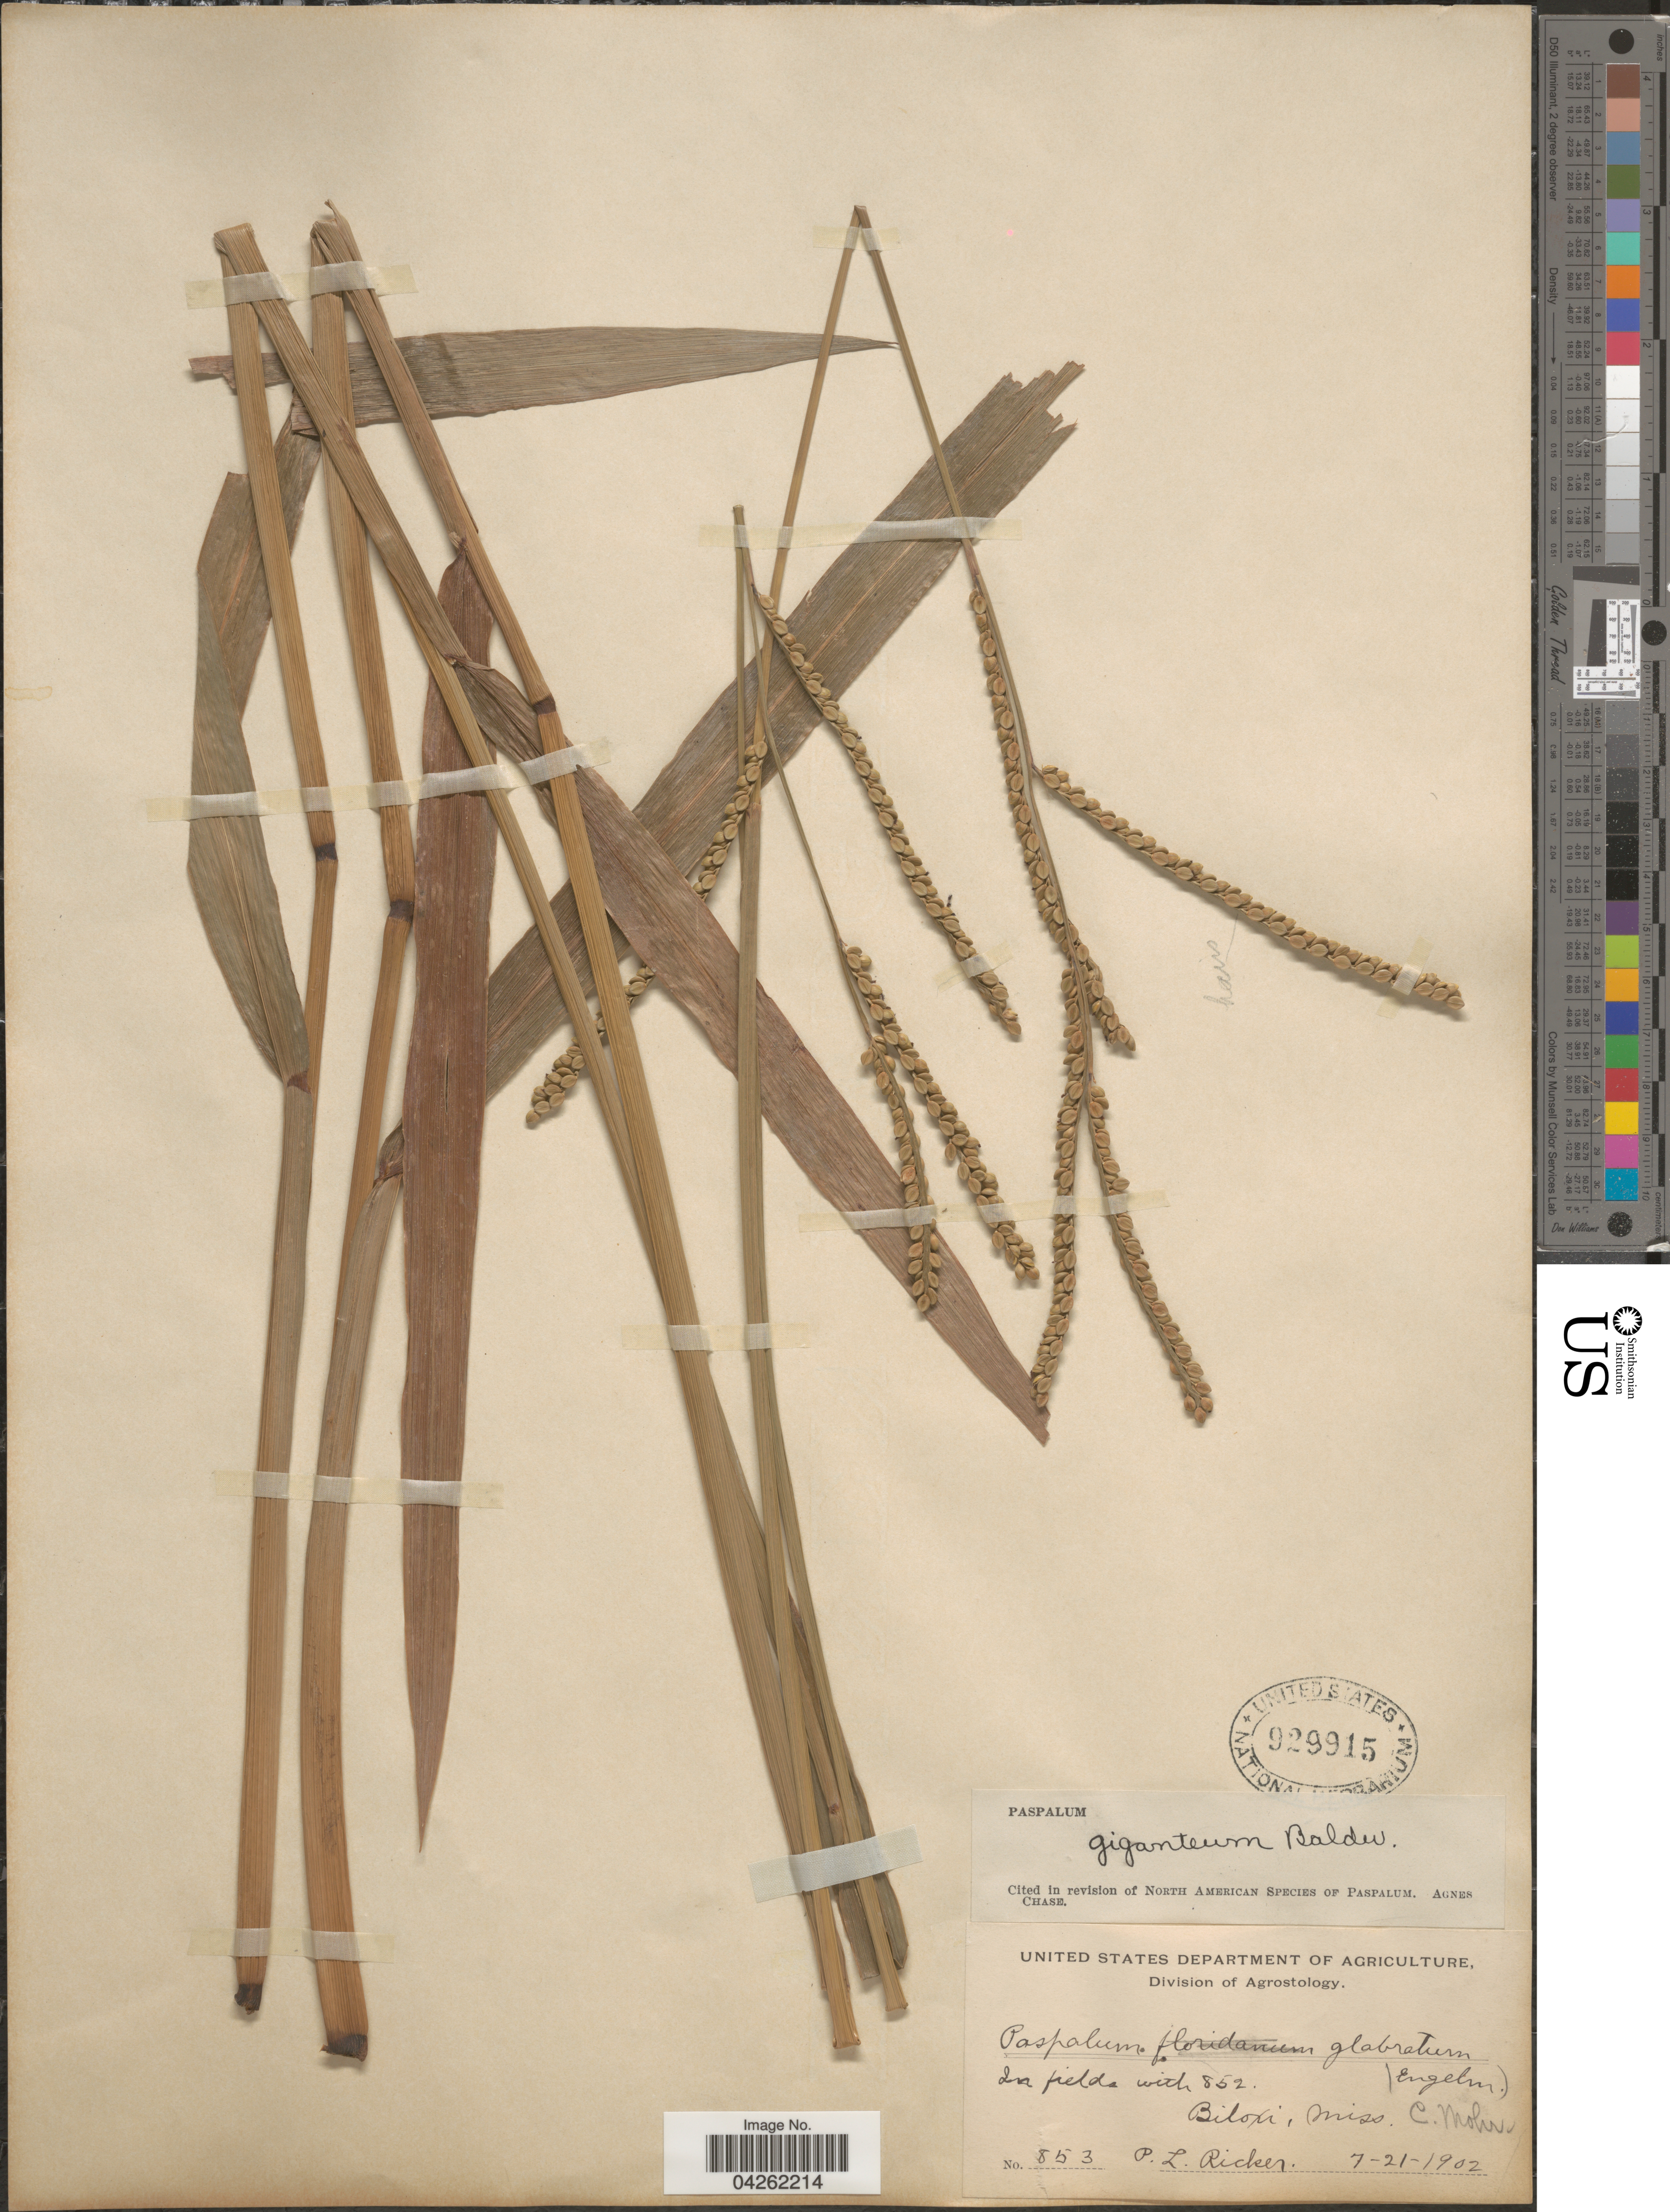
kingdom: Plantae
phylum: Tracheophyta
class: Liliopsida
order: Poales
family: Poaceae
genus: Paspalum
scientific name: Paspalum giganteum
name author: Baldwin ex Vasey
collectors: P. Ricker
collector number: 853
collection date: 1902-07-21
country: United States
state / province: Mississippi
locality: In fields with 852. Biloxi.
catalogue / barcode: US 929915